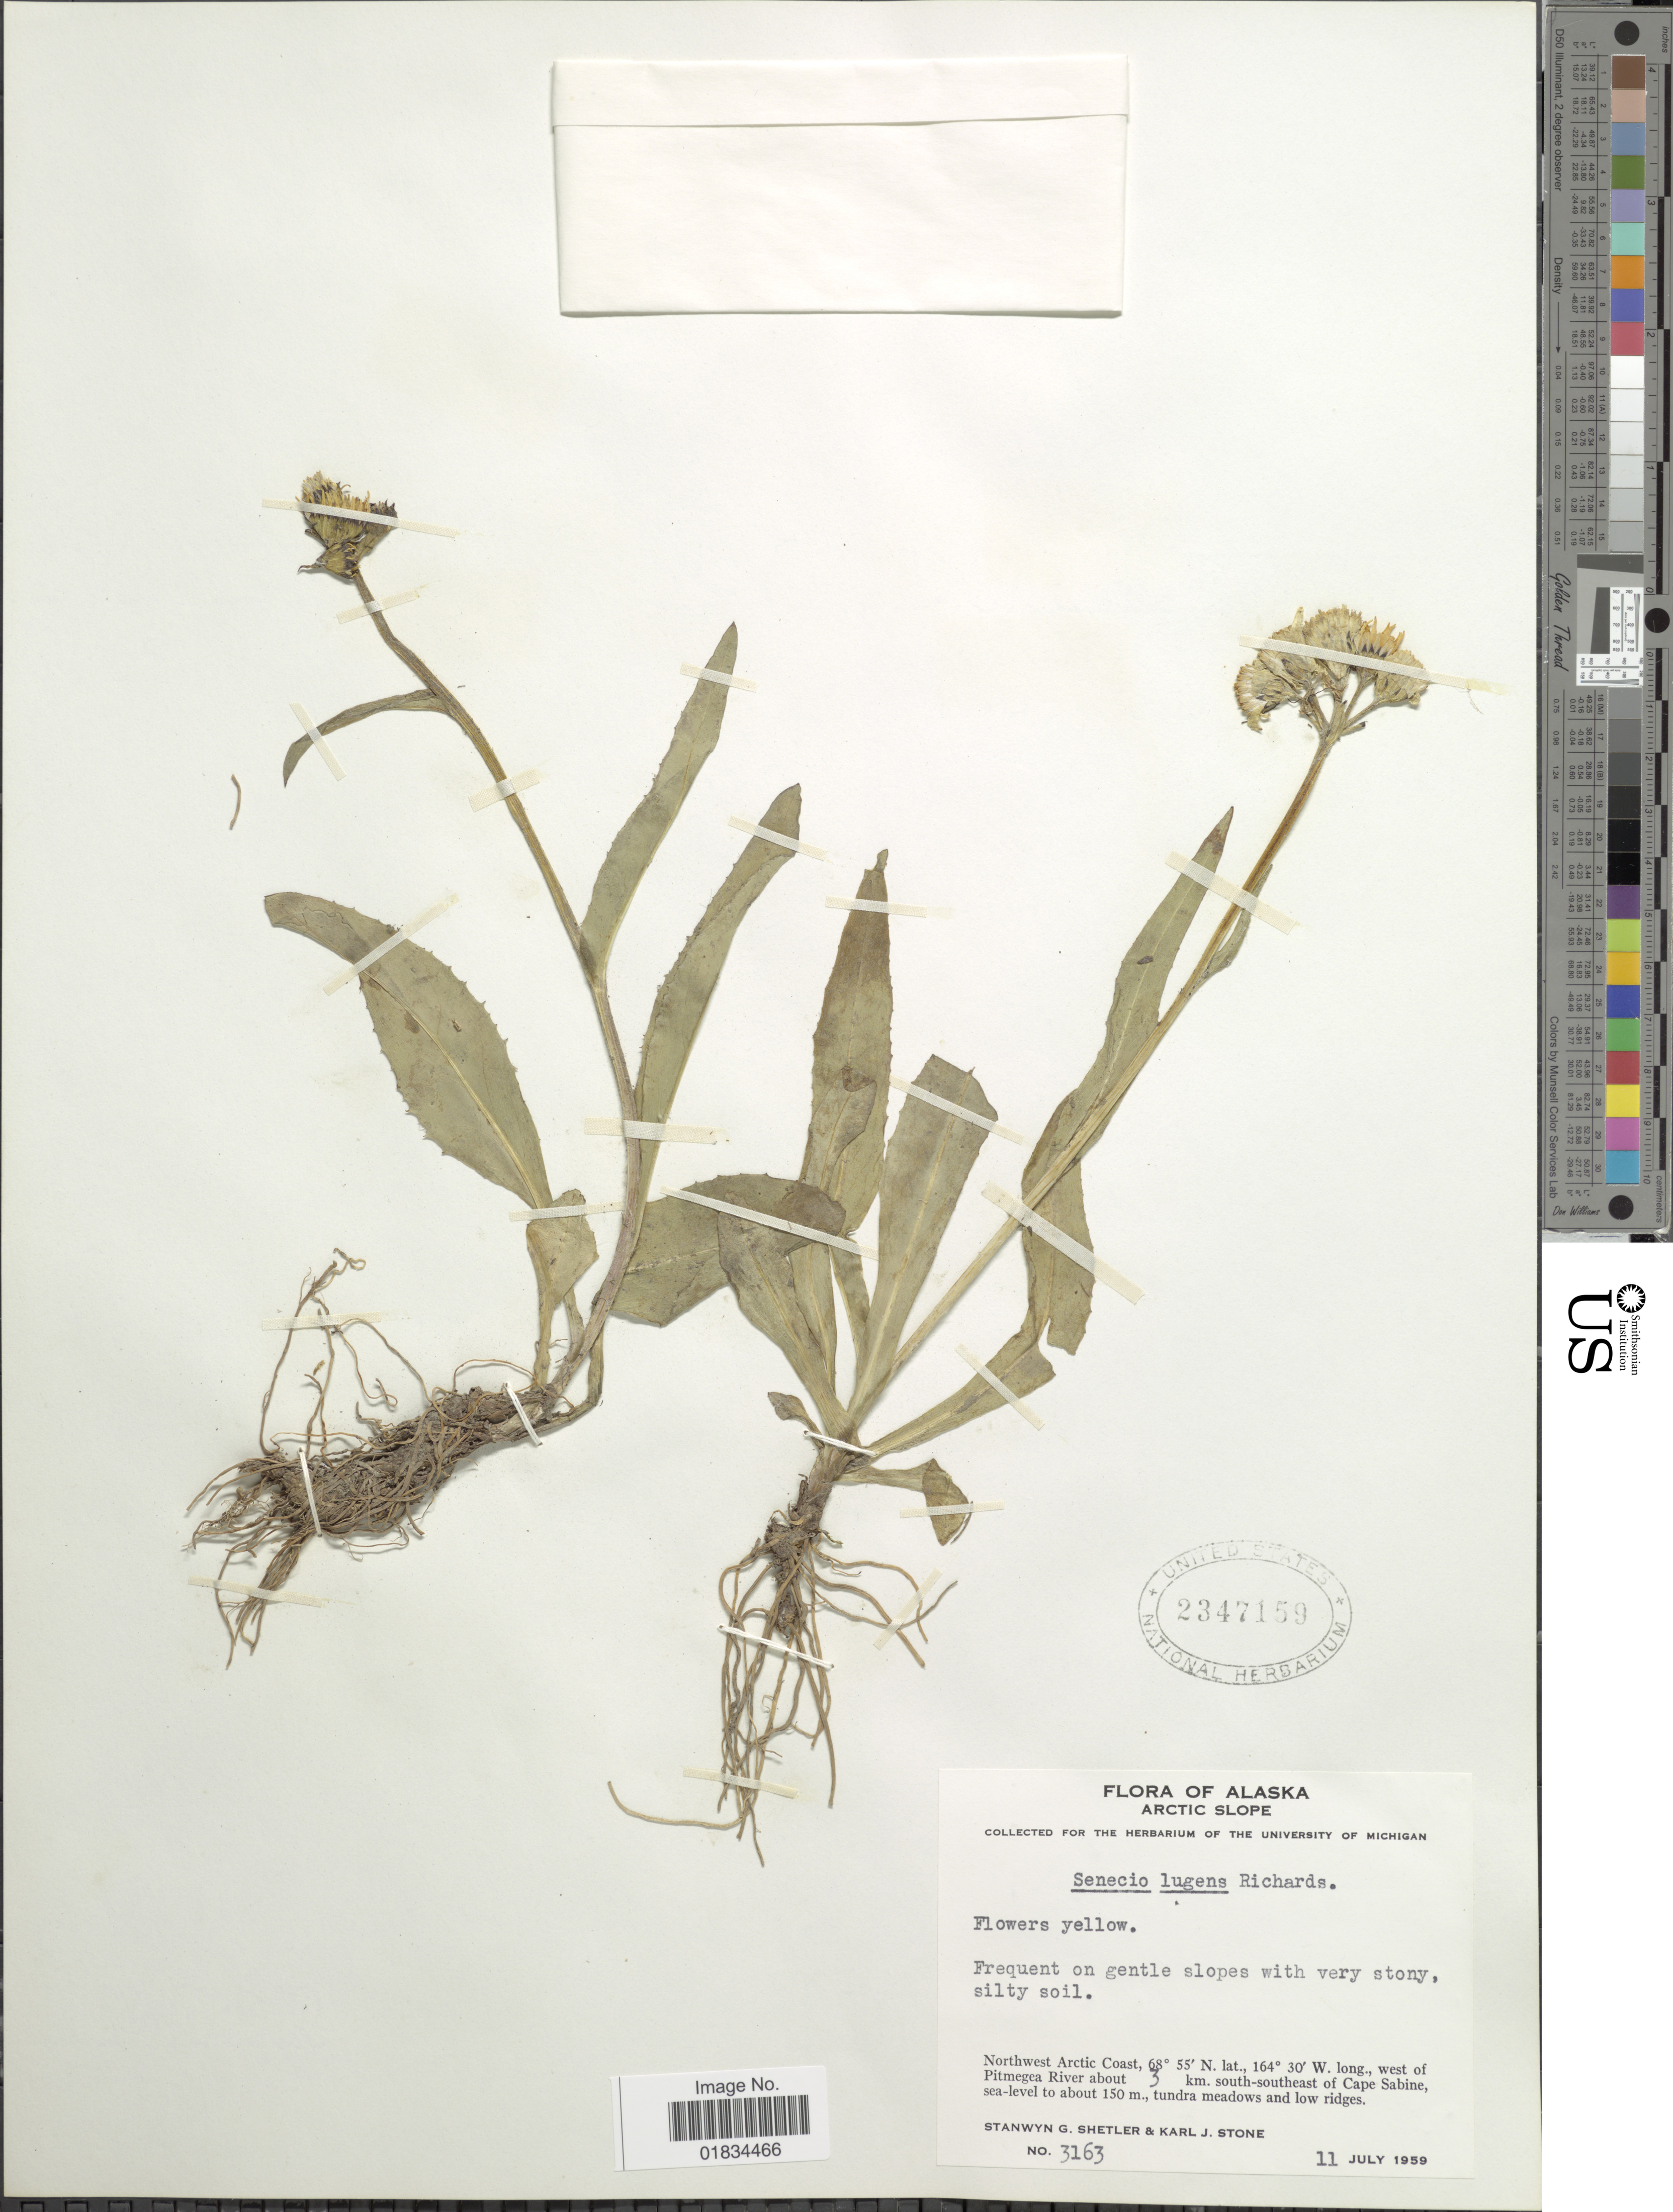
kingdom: Plantae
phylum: Tracheophyta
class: Magnoliopsida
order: Asterales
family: Asteraceae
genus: Senecio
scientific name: Senecio lugens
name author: Richardson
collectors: S. Shetler & K. J. Stone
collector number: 3163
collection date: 1959-07-11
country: United States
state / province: Alaska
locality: Arctc slope, Northwest Arctic Coast, west of Pitmega River about 3 km. south-southwest of Cape Sabine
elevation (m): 150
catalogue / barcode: US 2347159